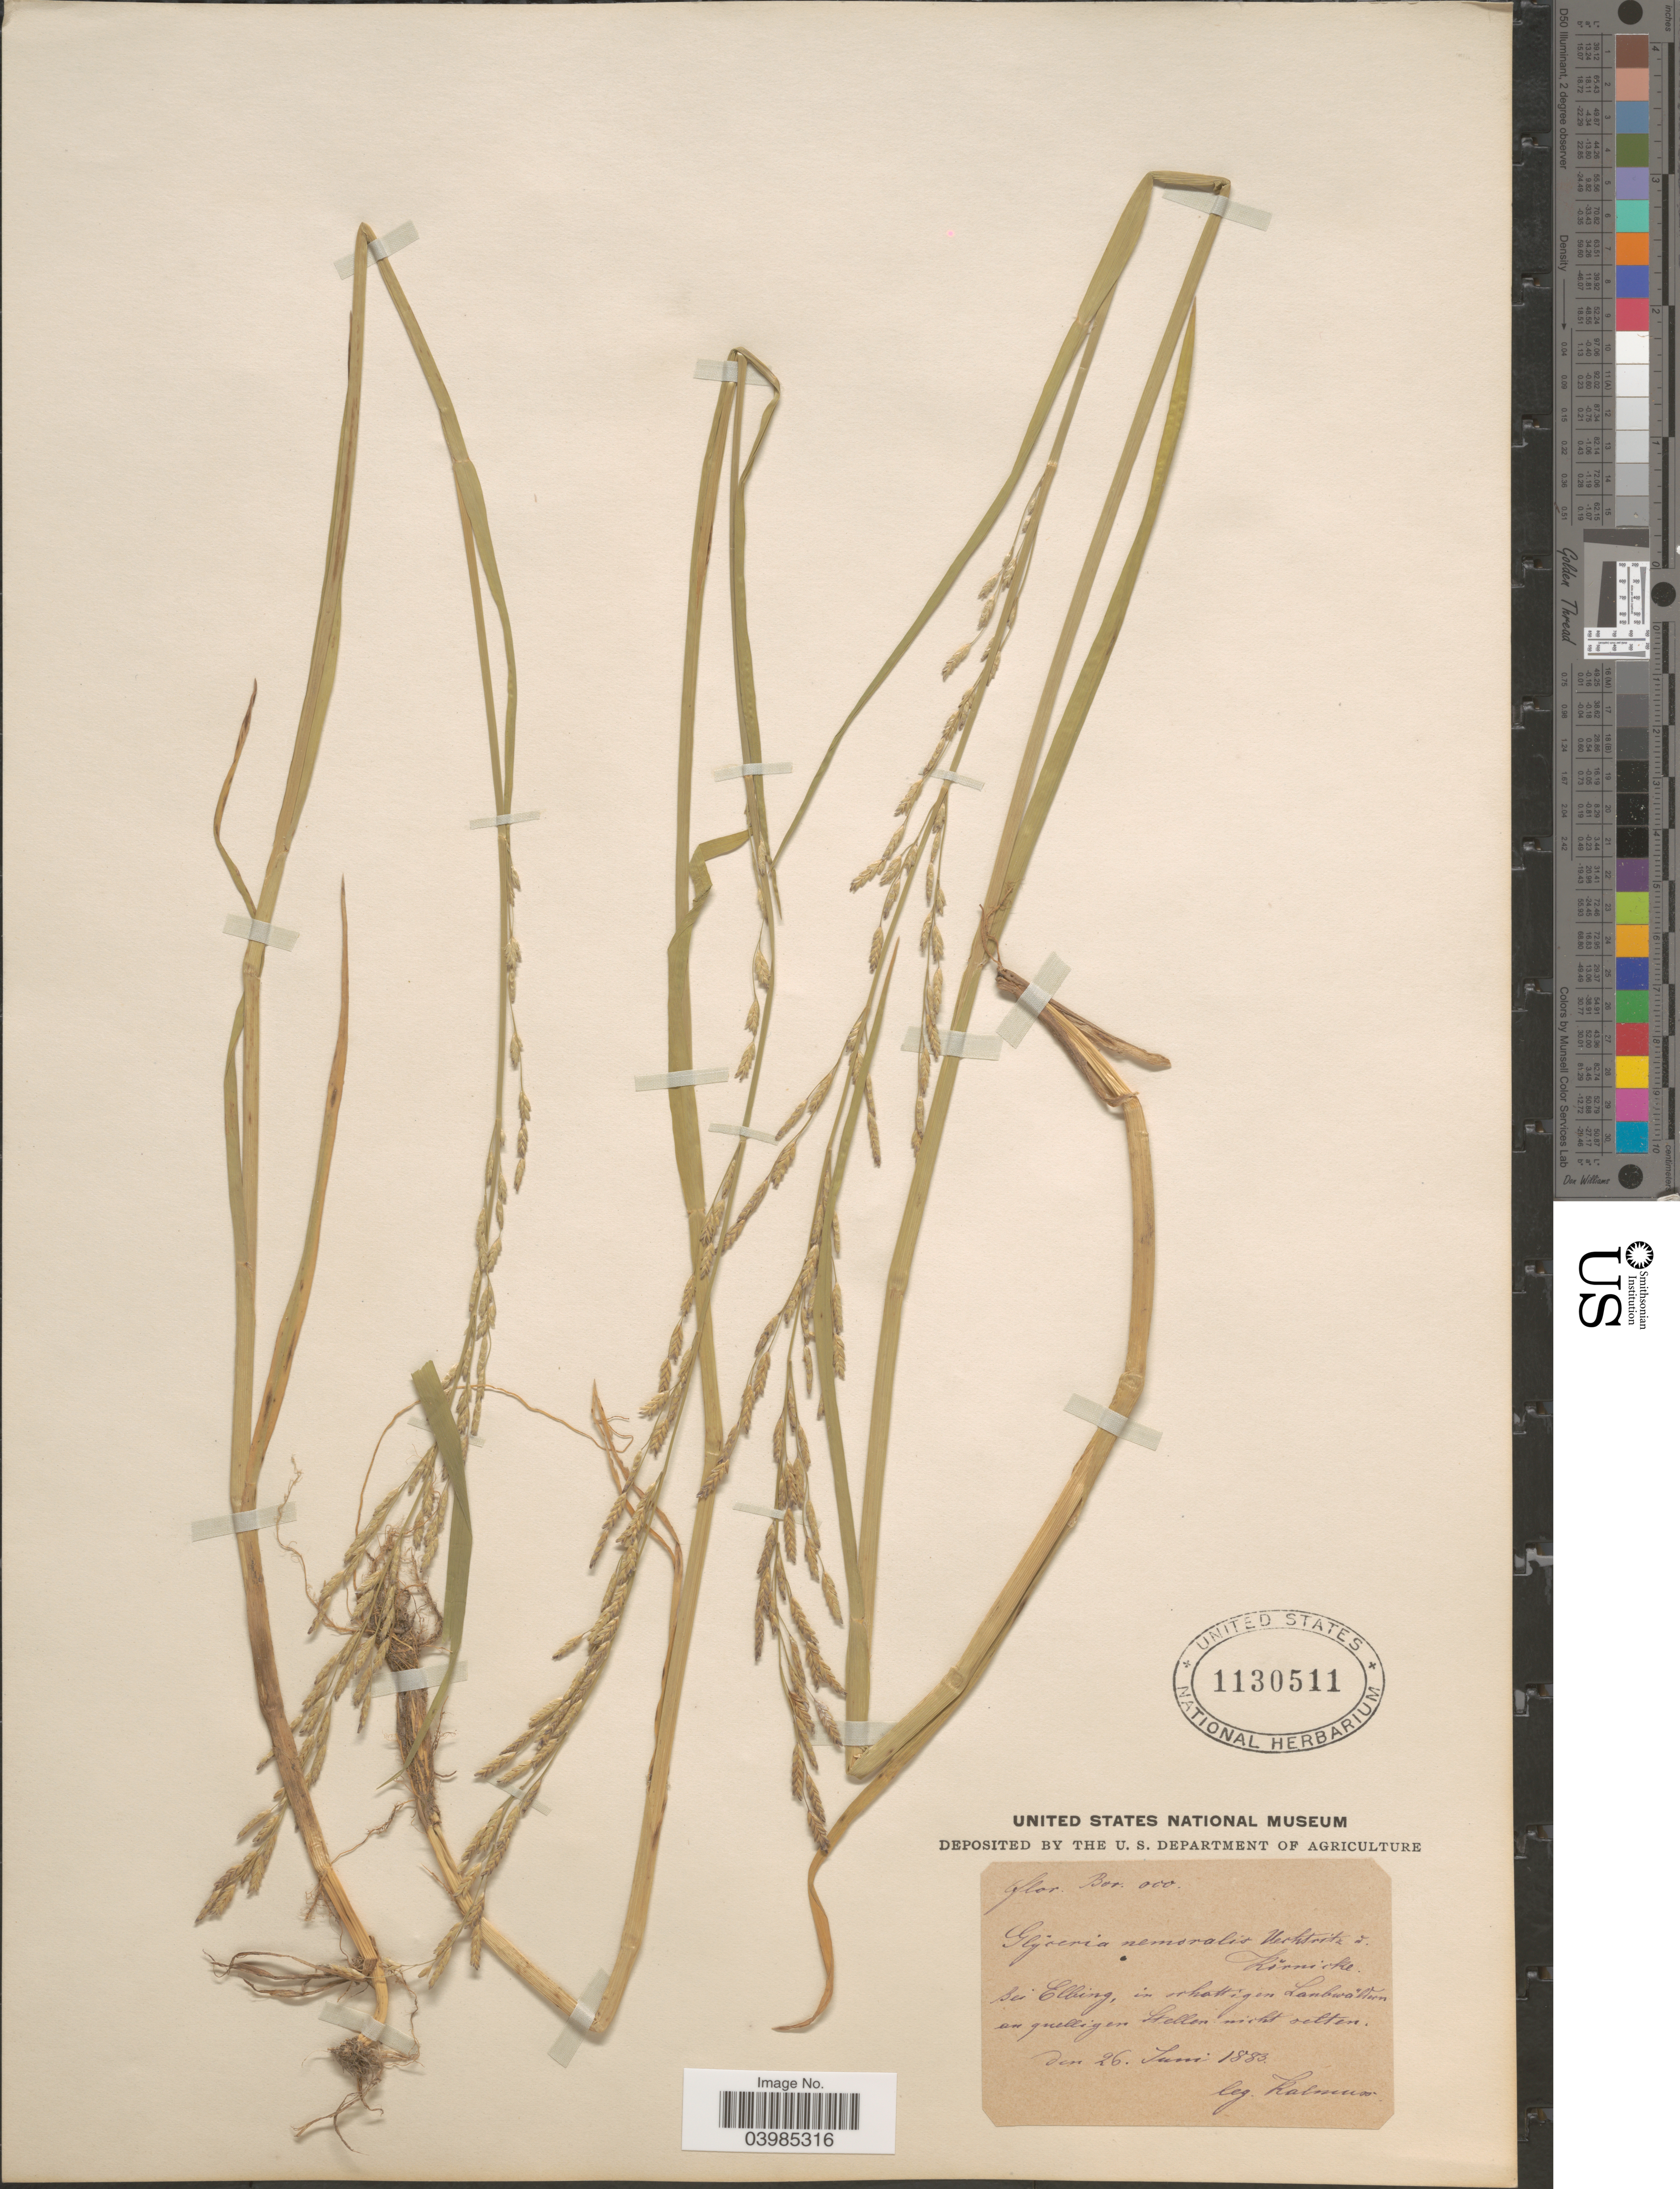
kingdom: Plantae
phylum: Tracheophyta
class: Liliopsida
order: Poales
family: Poaceae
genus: Glyceria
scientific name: Glyceria nemoralis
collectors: Kalmuss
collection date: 1883-06-26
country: Poland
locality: Bor. occ. Bei Elbing, in orhattigen Lanbwȁldern [interpreted] an gnelligen [interpreted] Stellen nicht selten.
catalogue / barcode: US 1130511